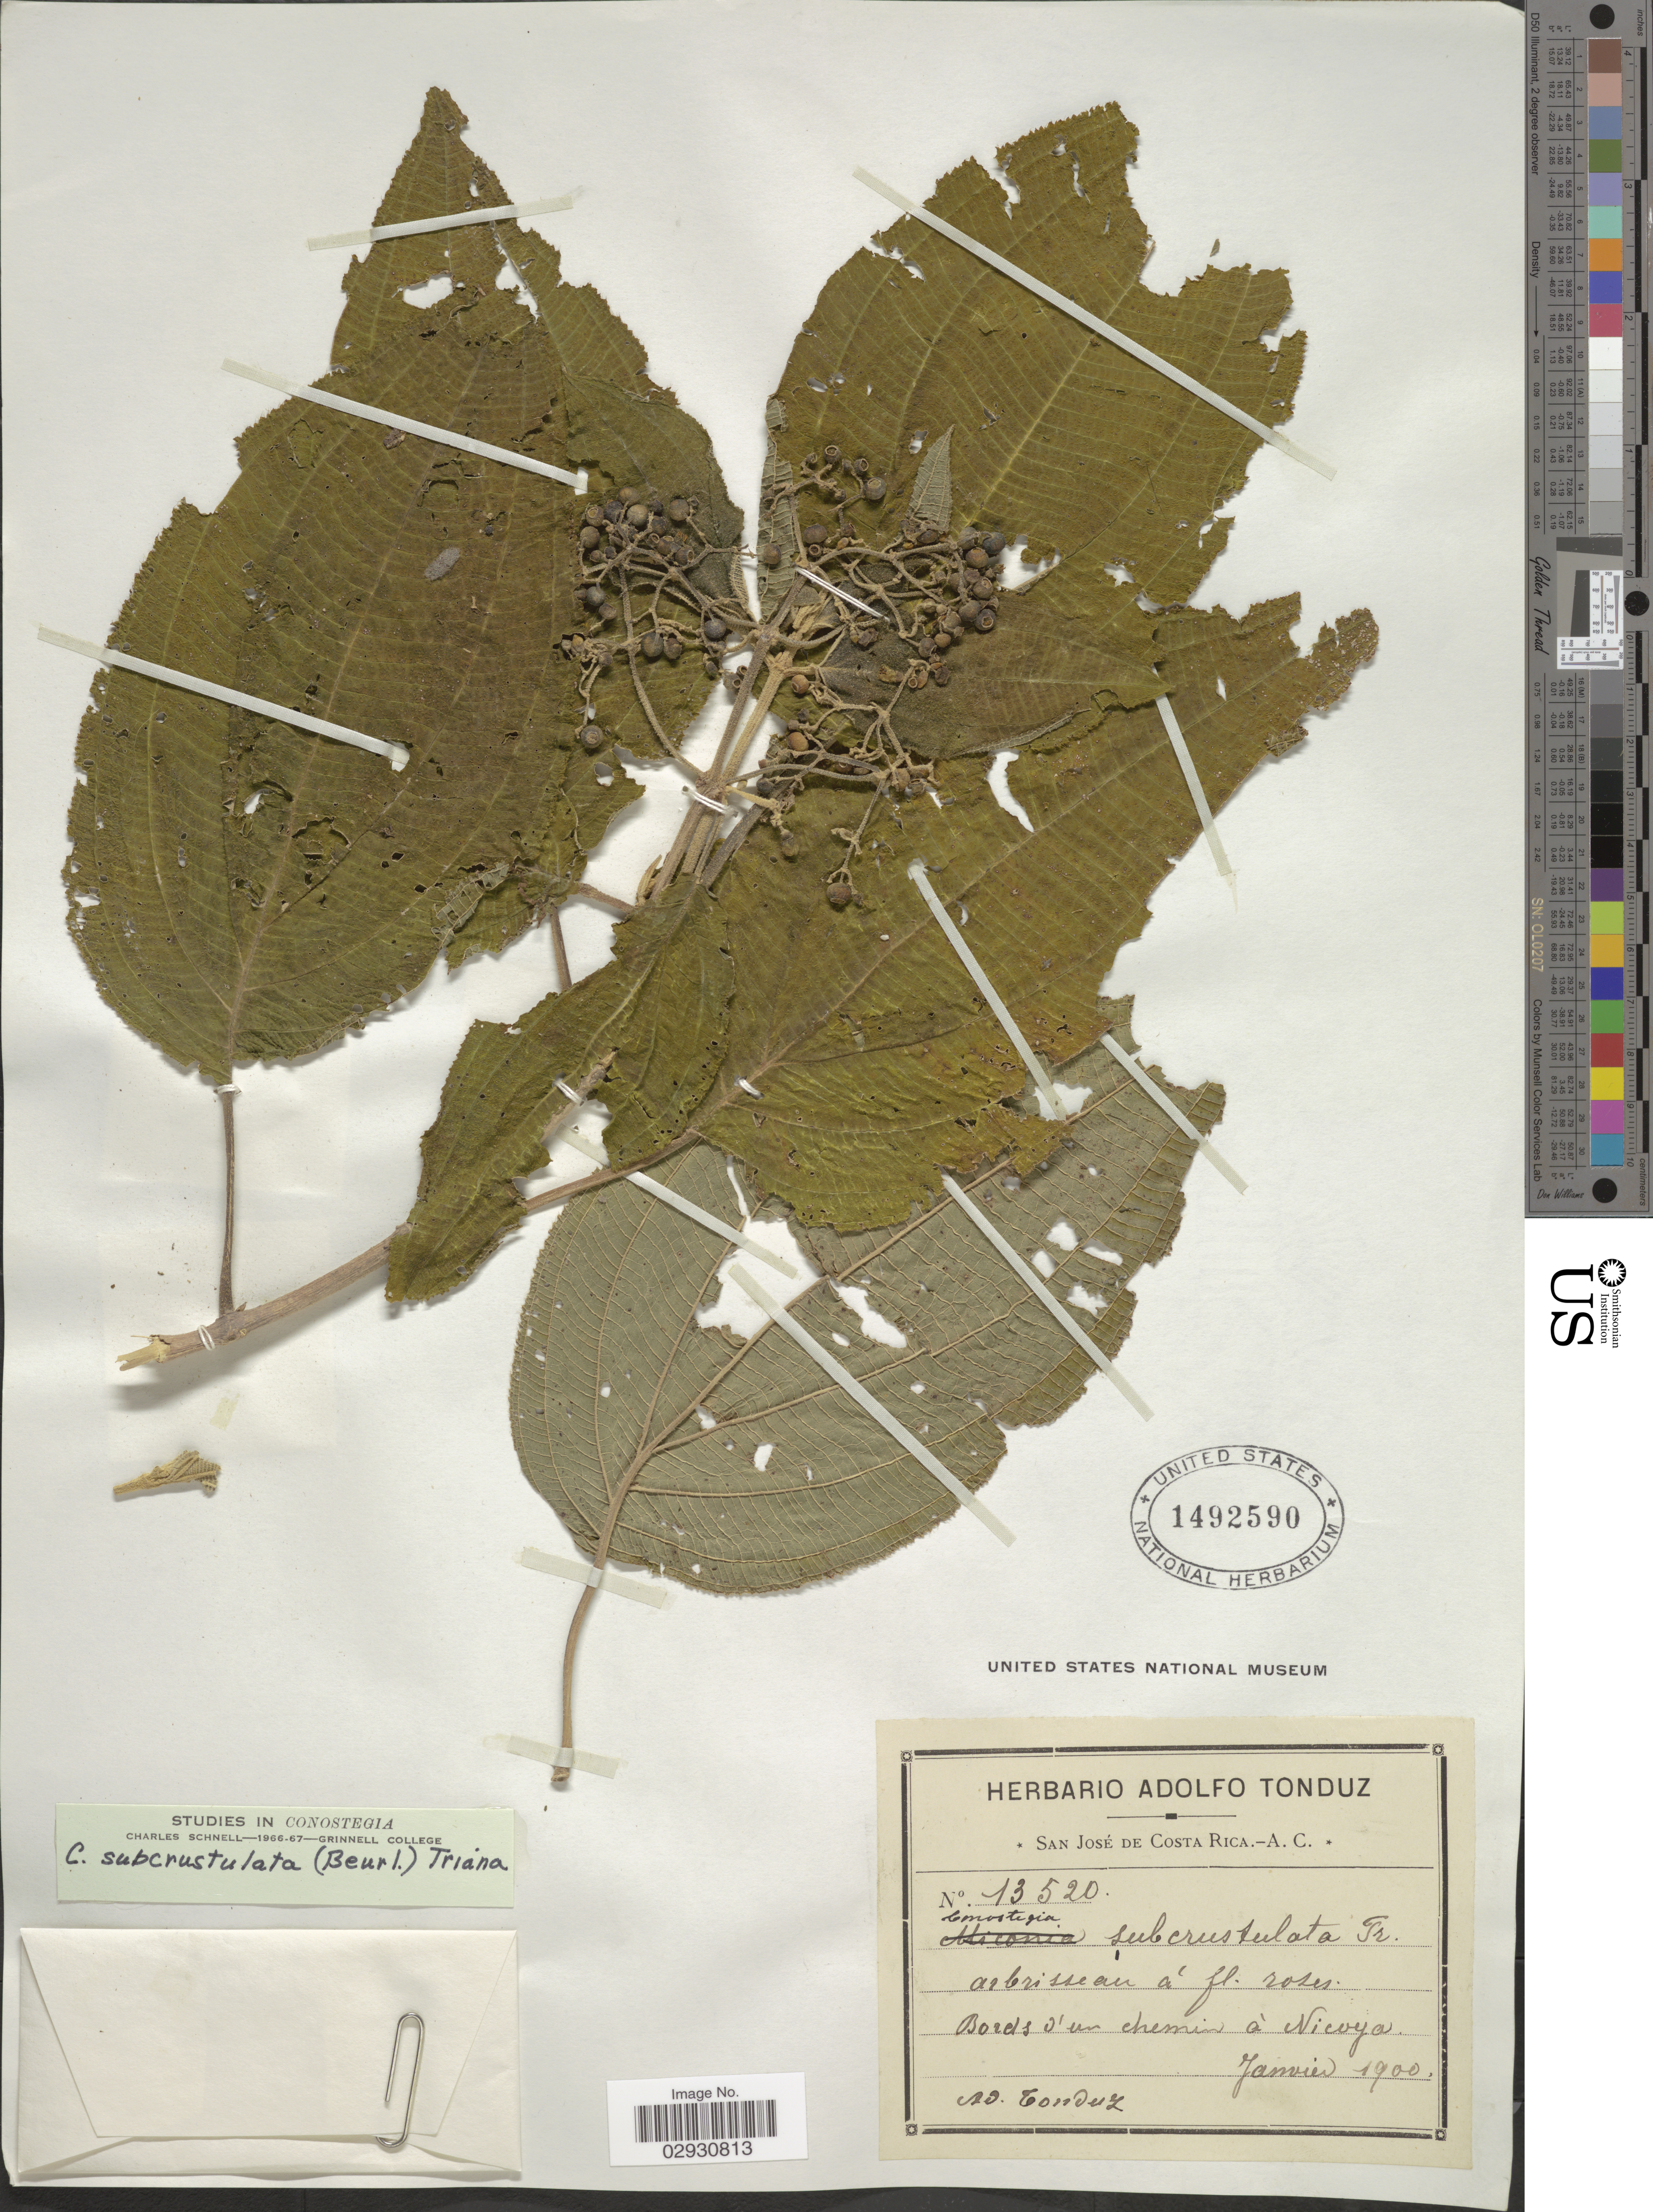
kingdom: Plantae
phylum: Tracheophyta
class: Magnoliopsida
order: Myrtales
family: Melastomataceae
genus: Conostegia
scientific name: Conostegia subcrustulata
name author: (Beurl.) Triana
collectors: A. Tonduz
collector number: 13520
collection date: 1900-01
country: Costa Rica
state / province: San José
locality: Bords d'un chemin à Nicoya.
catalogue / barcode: US 1492590